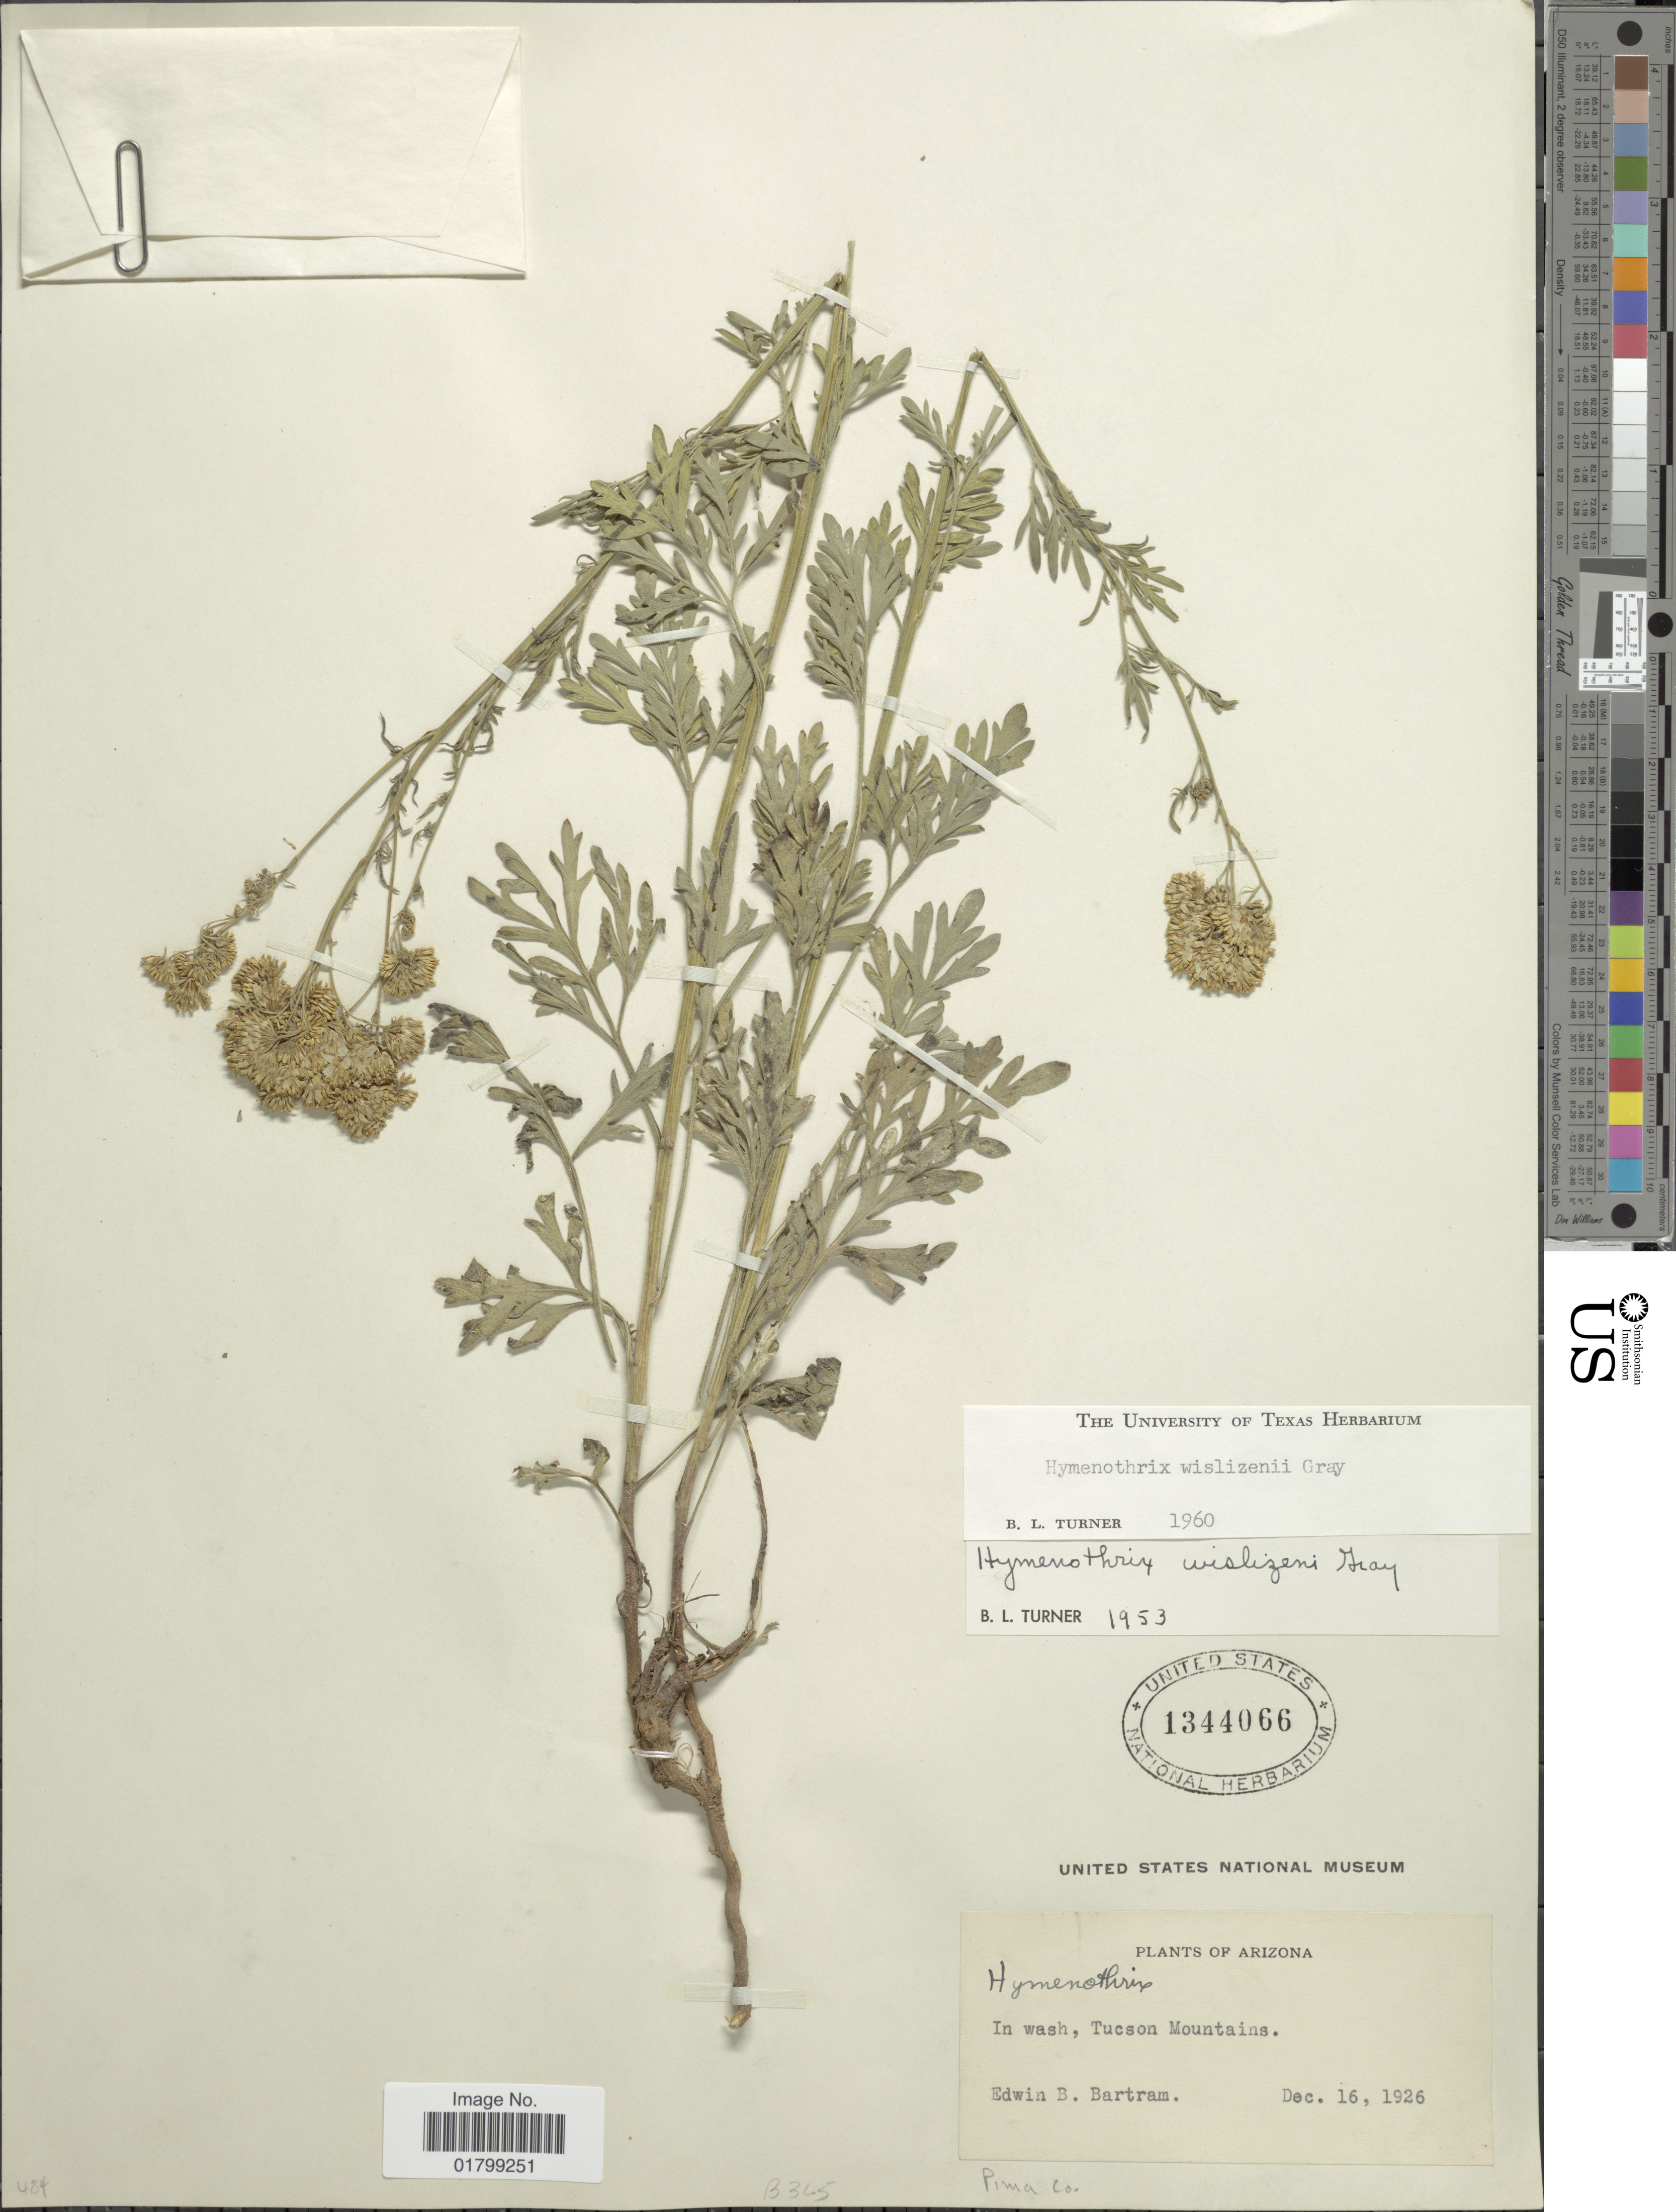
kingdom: Plantae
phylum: Tracheophyta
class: Magnoliopsida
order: Asterales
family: Asteraceae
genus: Hymenothrix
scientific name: Hymenothrix wislizenii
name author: A. Gray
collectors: E. B. Bartram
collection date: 1926-12-16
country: United States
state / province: Arizona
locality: In wash, Tucson Mountains, Pima Co.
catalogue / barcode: US 1344066